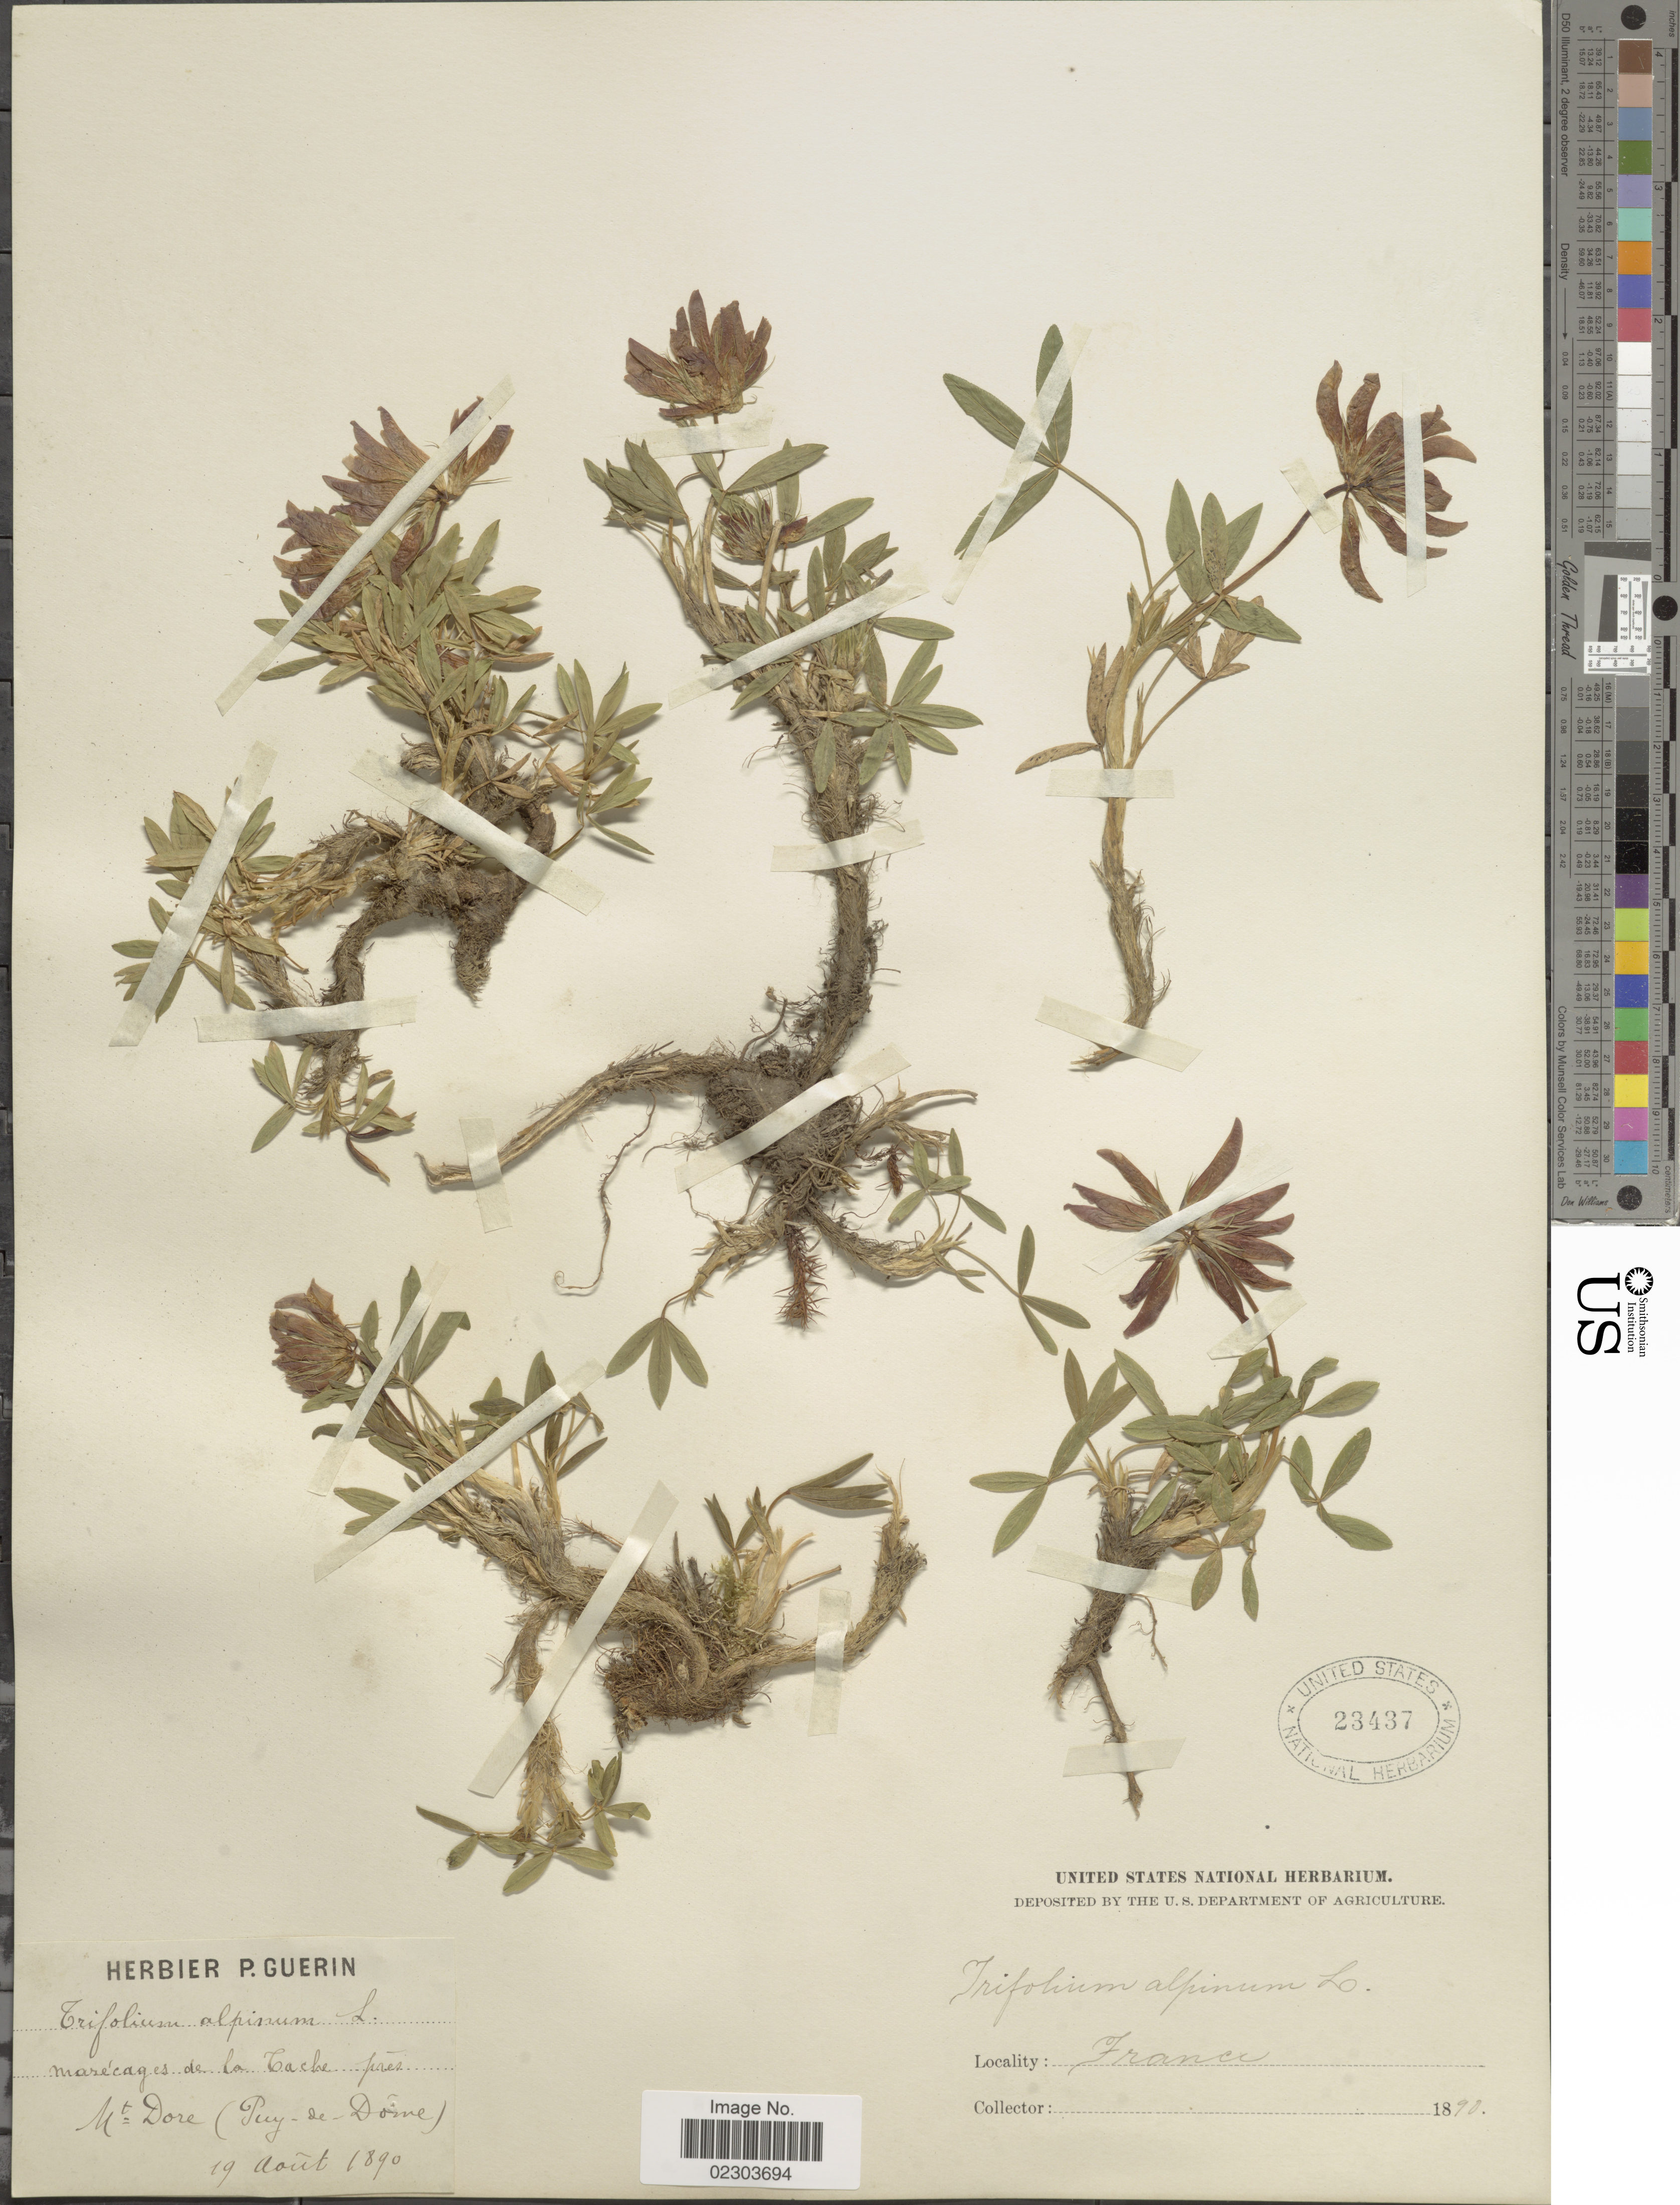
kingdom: Plantae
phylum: Tracheophyta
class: Magnoliopsida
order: Fabales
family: Fabaceae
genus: Trifolium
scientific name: Trifolium alpinum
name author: L.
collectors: ex herb. P. Guerin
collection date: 1890-08-19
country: France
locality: Marecasges de la Cache pres, Mt. Dore (Puy-de Doime) [interpreted]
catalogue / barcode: US 23437